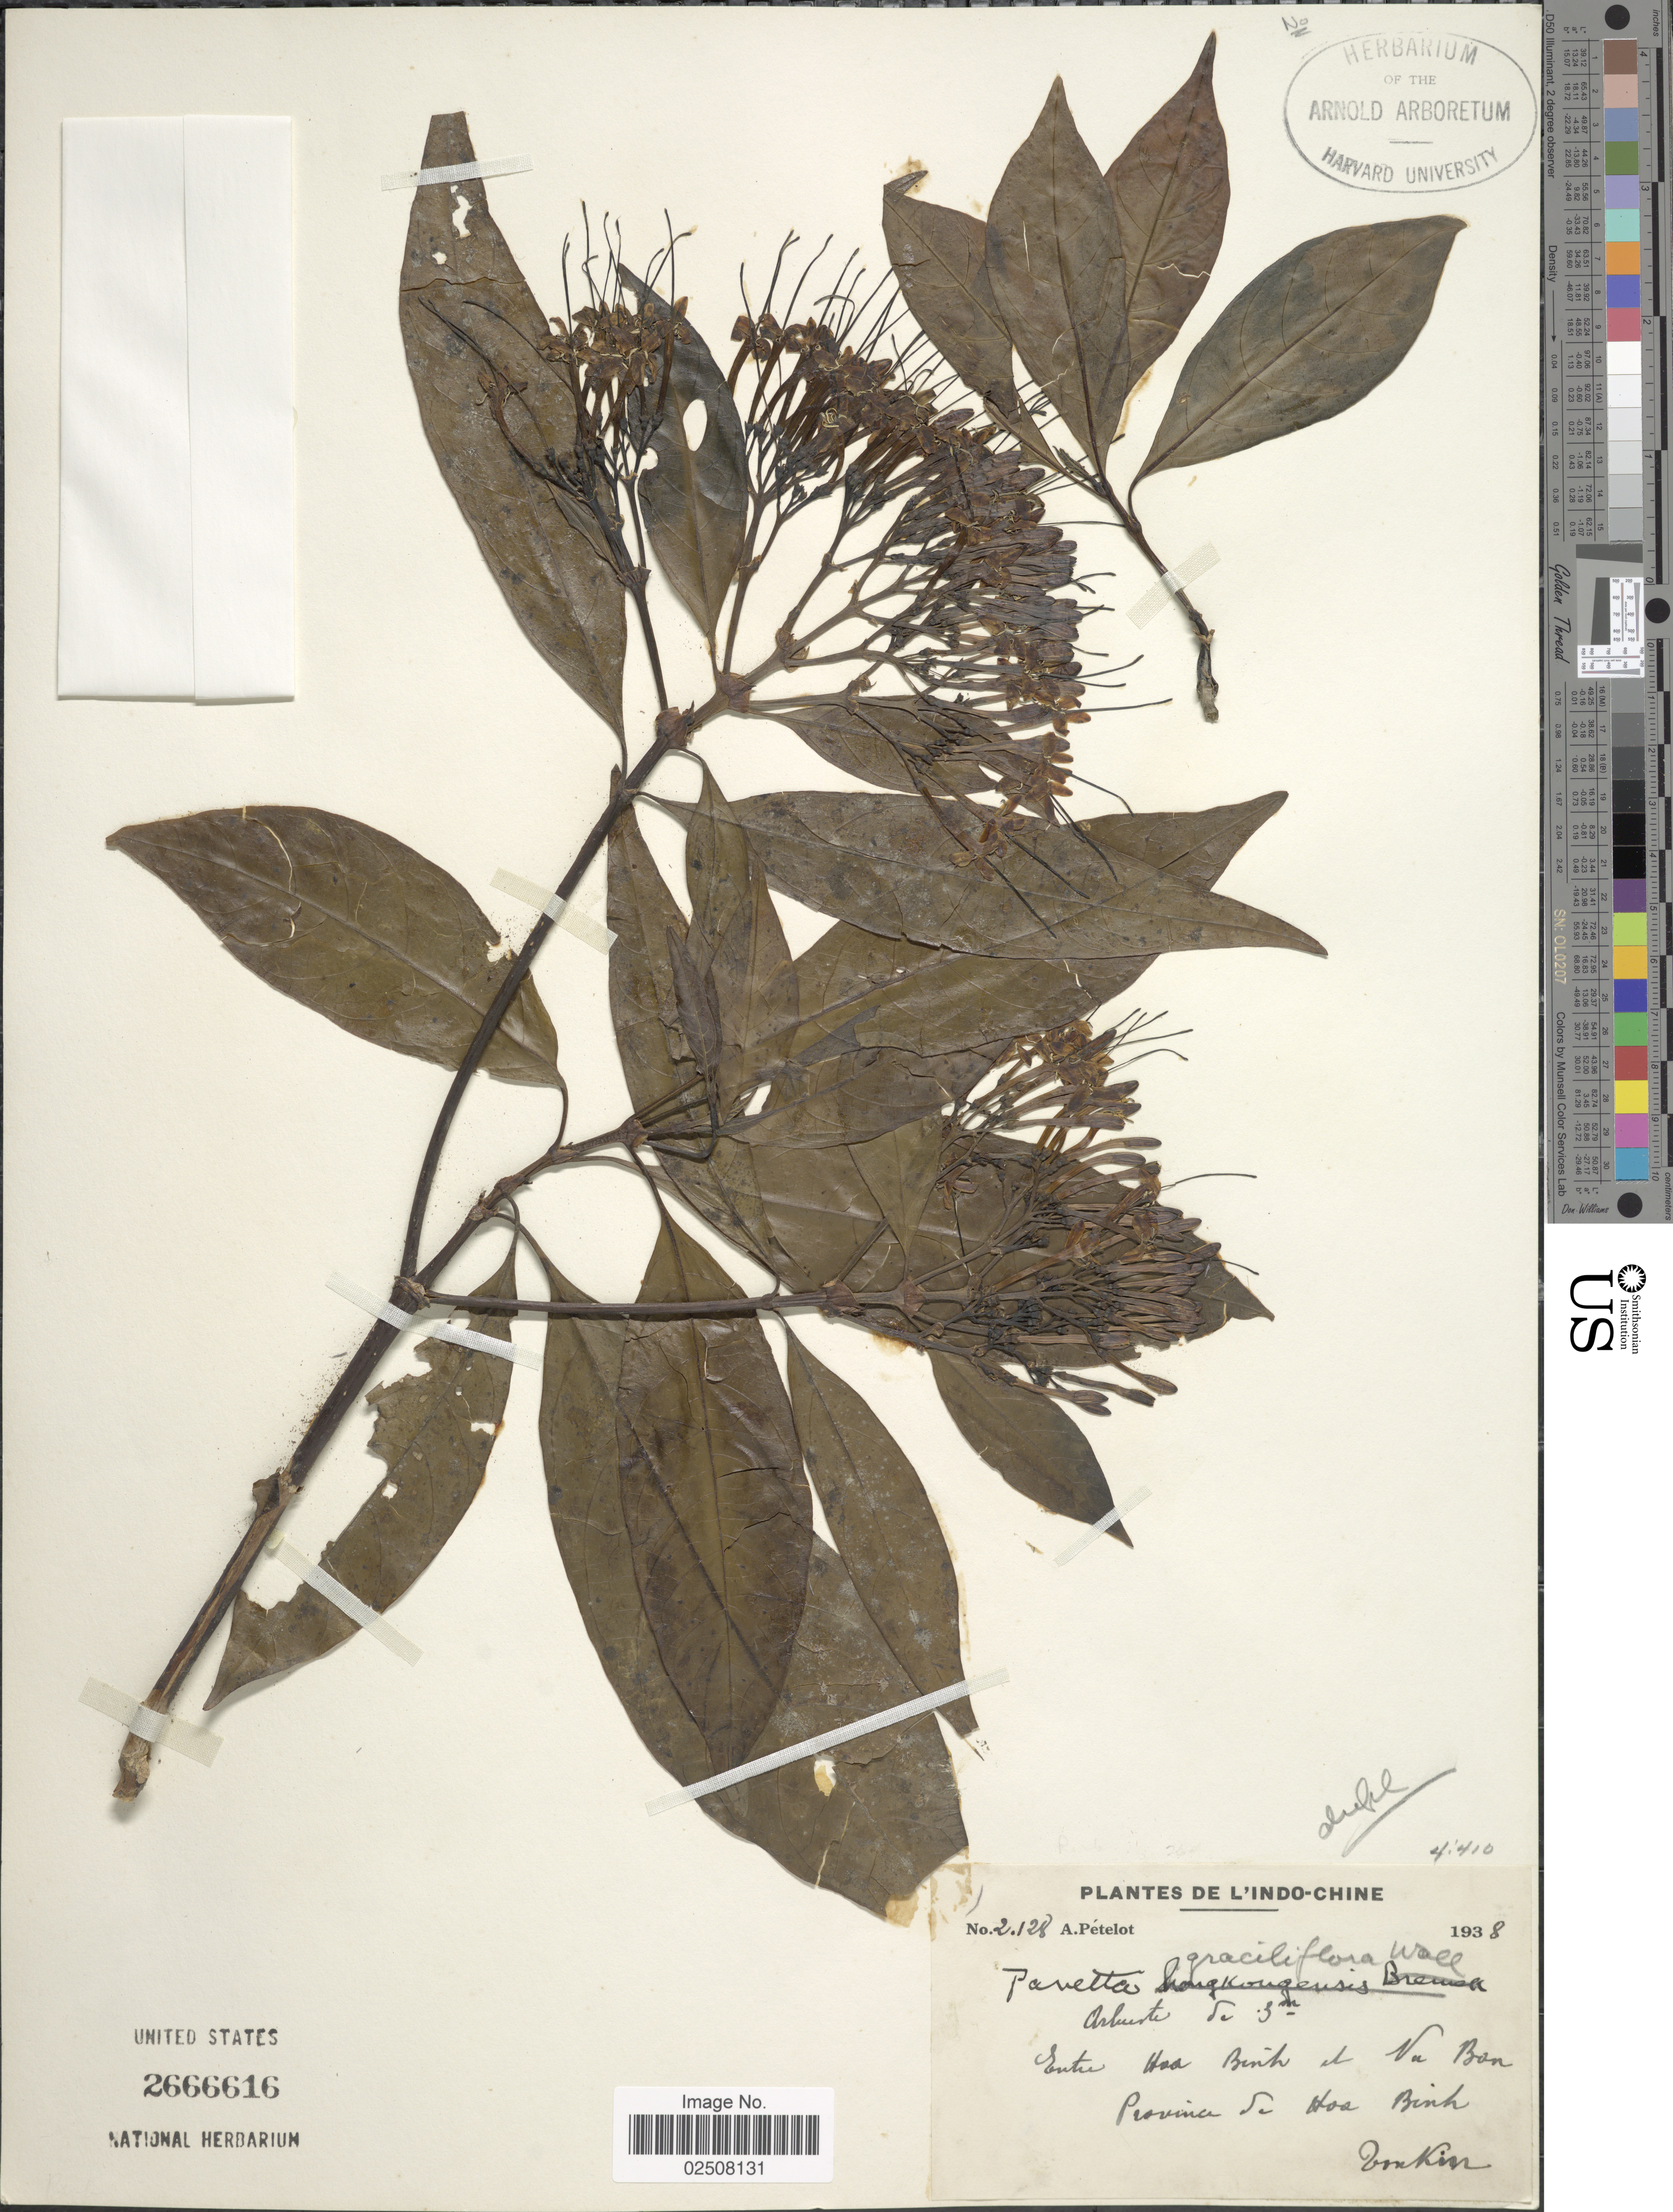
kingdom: Plantae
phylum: Tracheophyta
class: Magnoliopsida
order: Gentianales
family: Rubiaceae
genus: Pavetta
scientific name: Pavetta graciliflora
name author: Wall.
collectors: A. Petelot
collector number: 2128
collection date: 1938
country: Vietnam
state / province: Hoa Binh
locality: De l'Indo-Chine, Entre Hoa Binh et Va Bon, Tonkin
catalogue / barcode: US 2666616